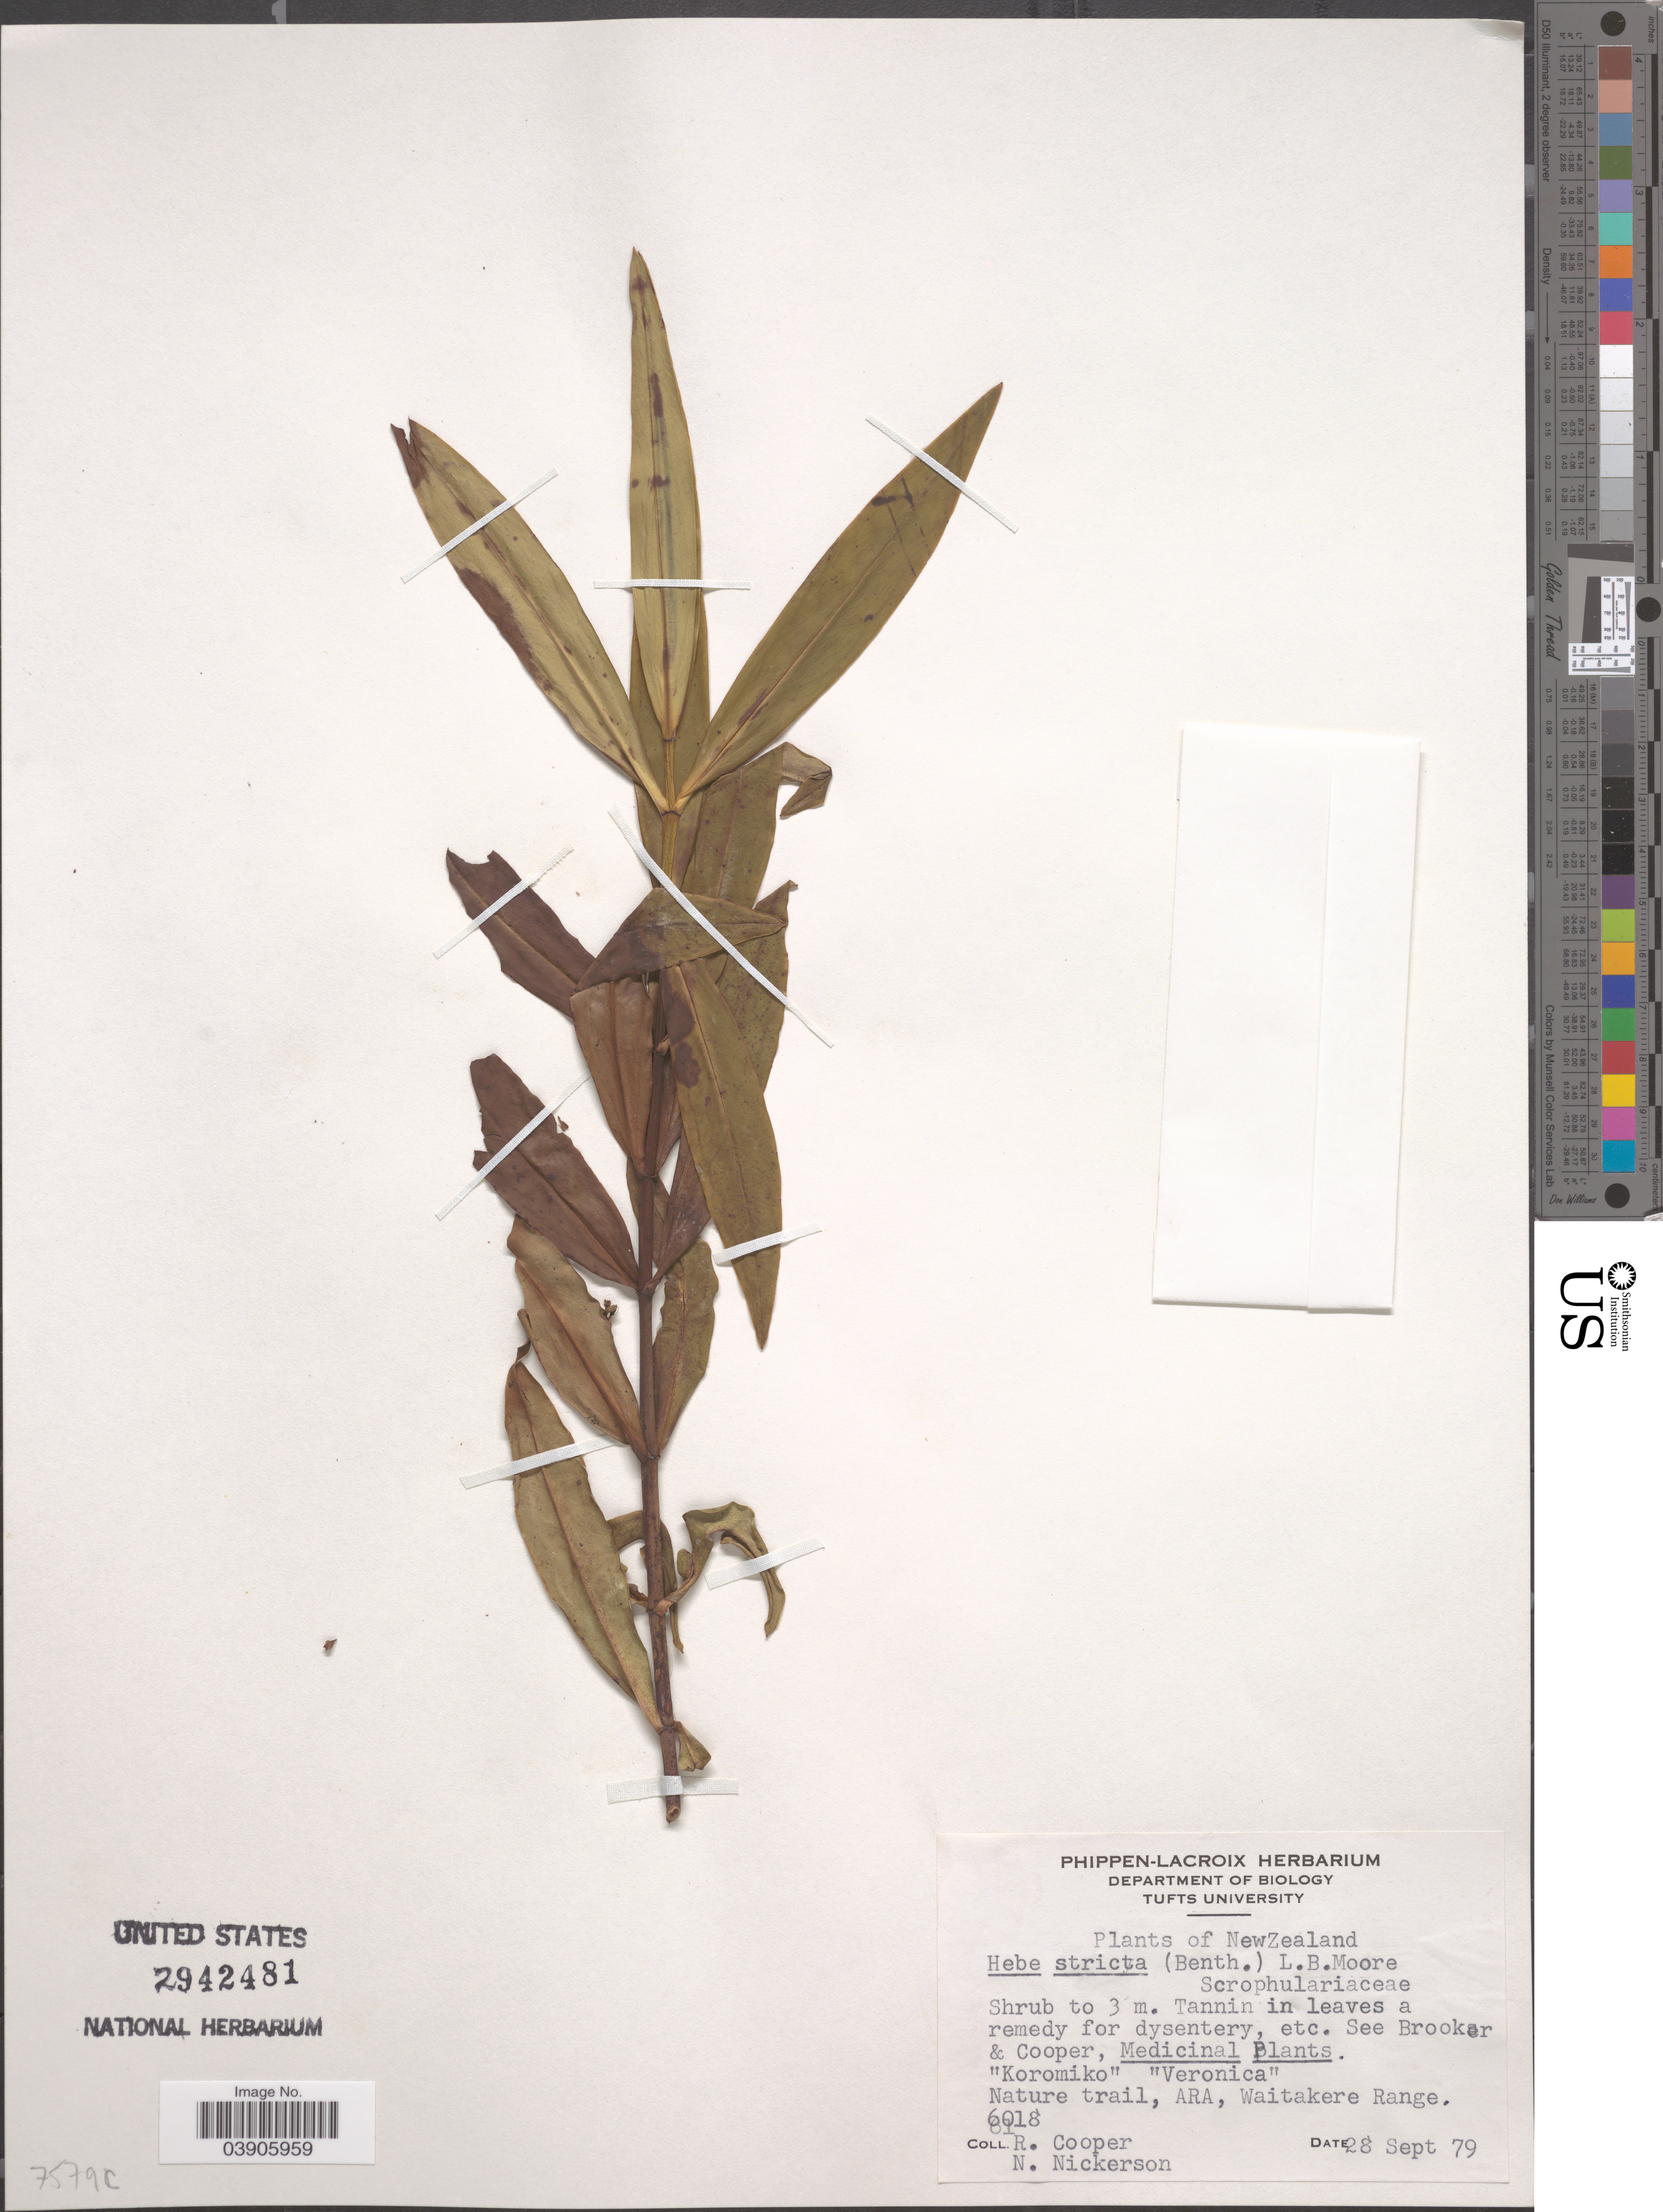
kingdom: Plantae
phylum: Tracheophyta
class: Magnoliopsida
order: Lamiales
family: Plantaginaceae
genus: Hebe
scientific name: Hebe stricta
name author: (Banks & Sol. ex Benth.) L.B. Moore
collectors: R. Cooper & N. Nickerson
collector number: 6018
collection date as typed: Transcribed d/m/y: 28/9/79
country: New Zealand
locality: Nature trail, ARA, Waitakere Range.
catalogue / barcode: US 2942481